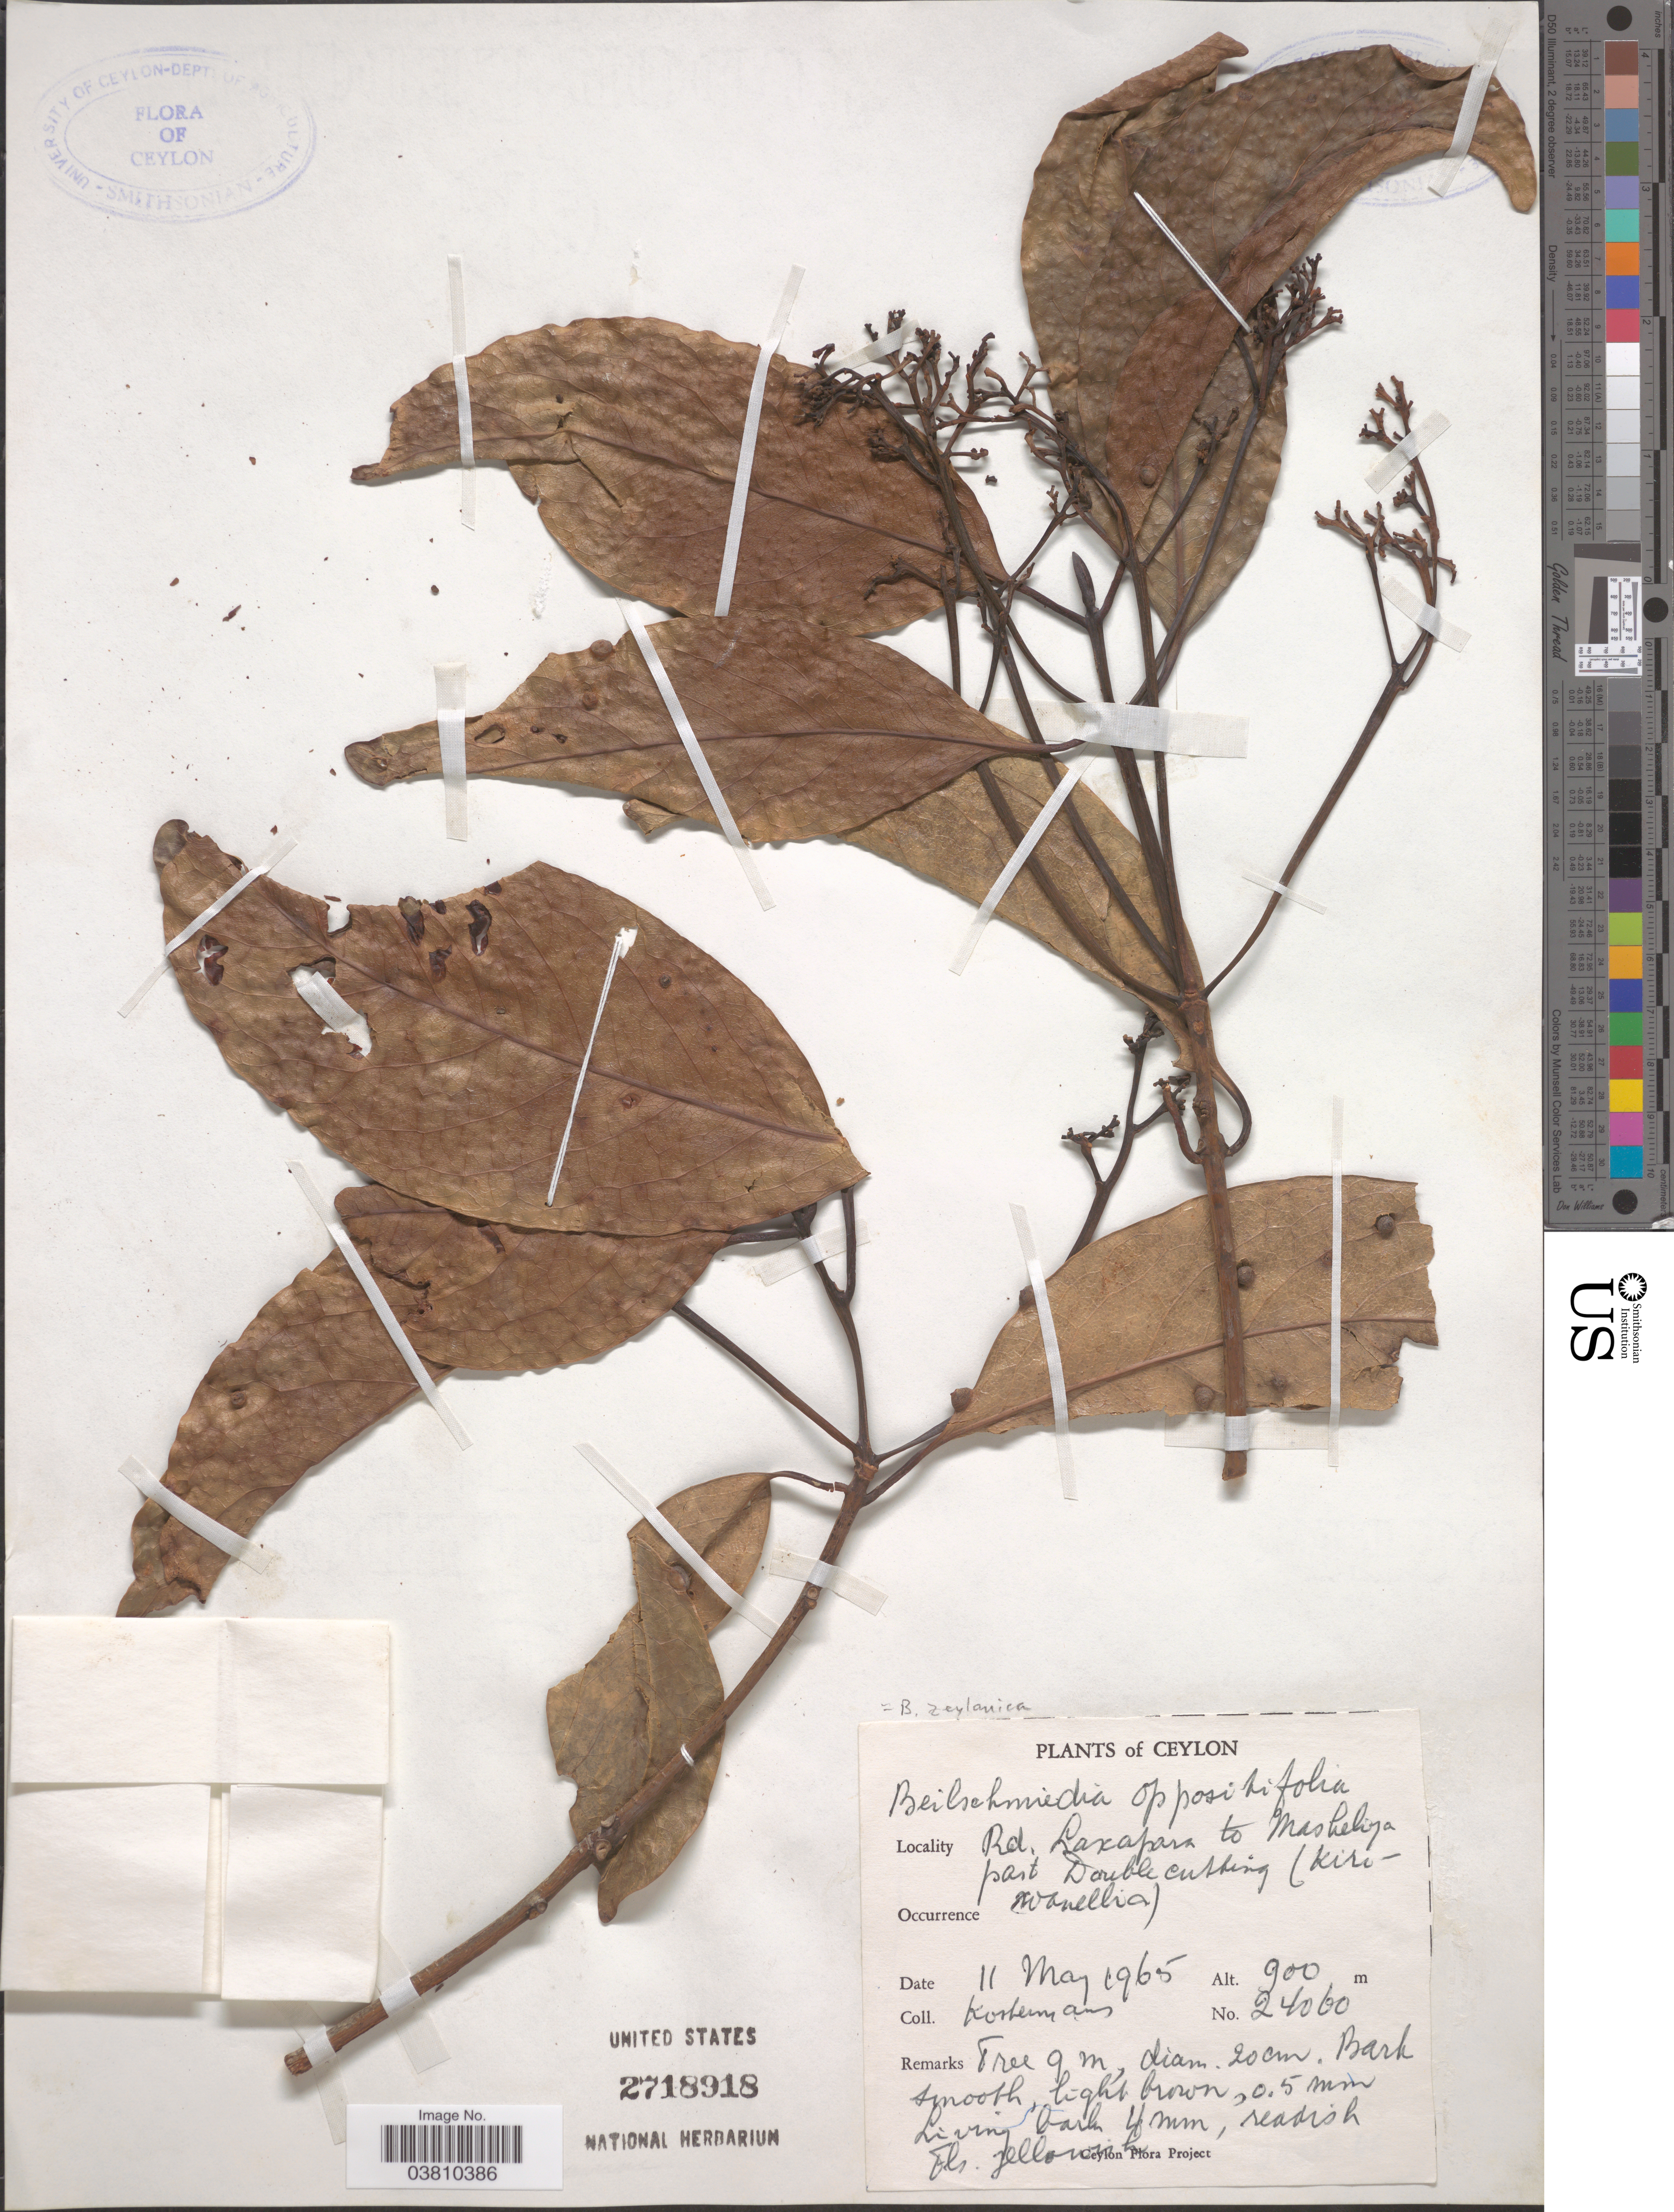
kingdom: Plantae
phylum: Tracheophyta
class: Magnoliopsida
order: Laurales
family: Lauraceae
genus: Beilschmiedia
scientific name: Beilschmiedia zeylanica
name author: (Thwaites) Trimen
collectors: Kostermans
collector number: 24060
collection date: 1965-05-11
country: Sri Lanka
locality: Ceylon. Rd. Laxapara to Maskeliya past Double cutting (Kiriwanellia).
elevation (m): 900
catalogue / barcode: US 2718918